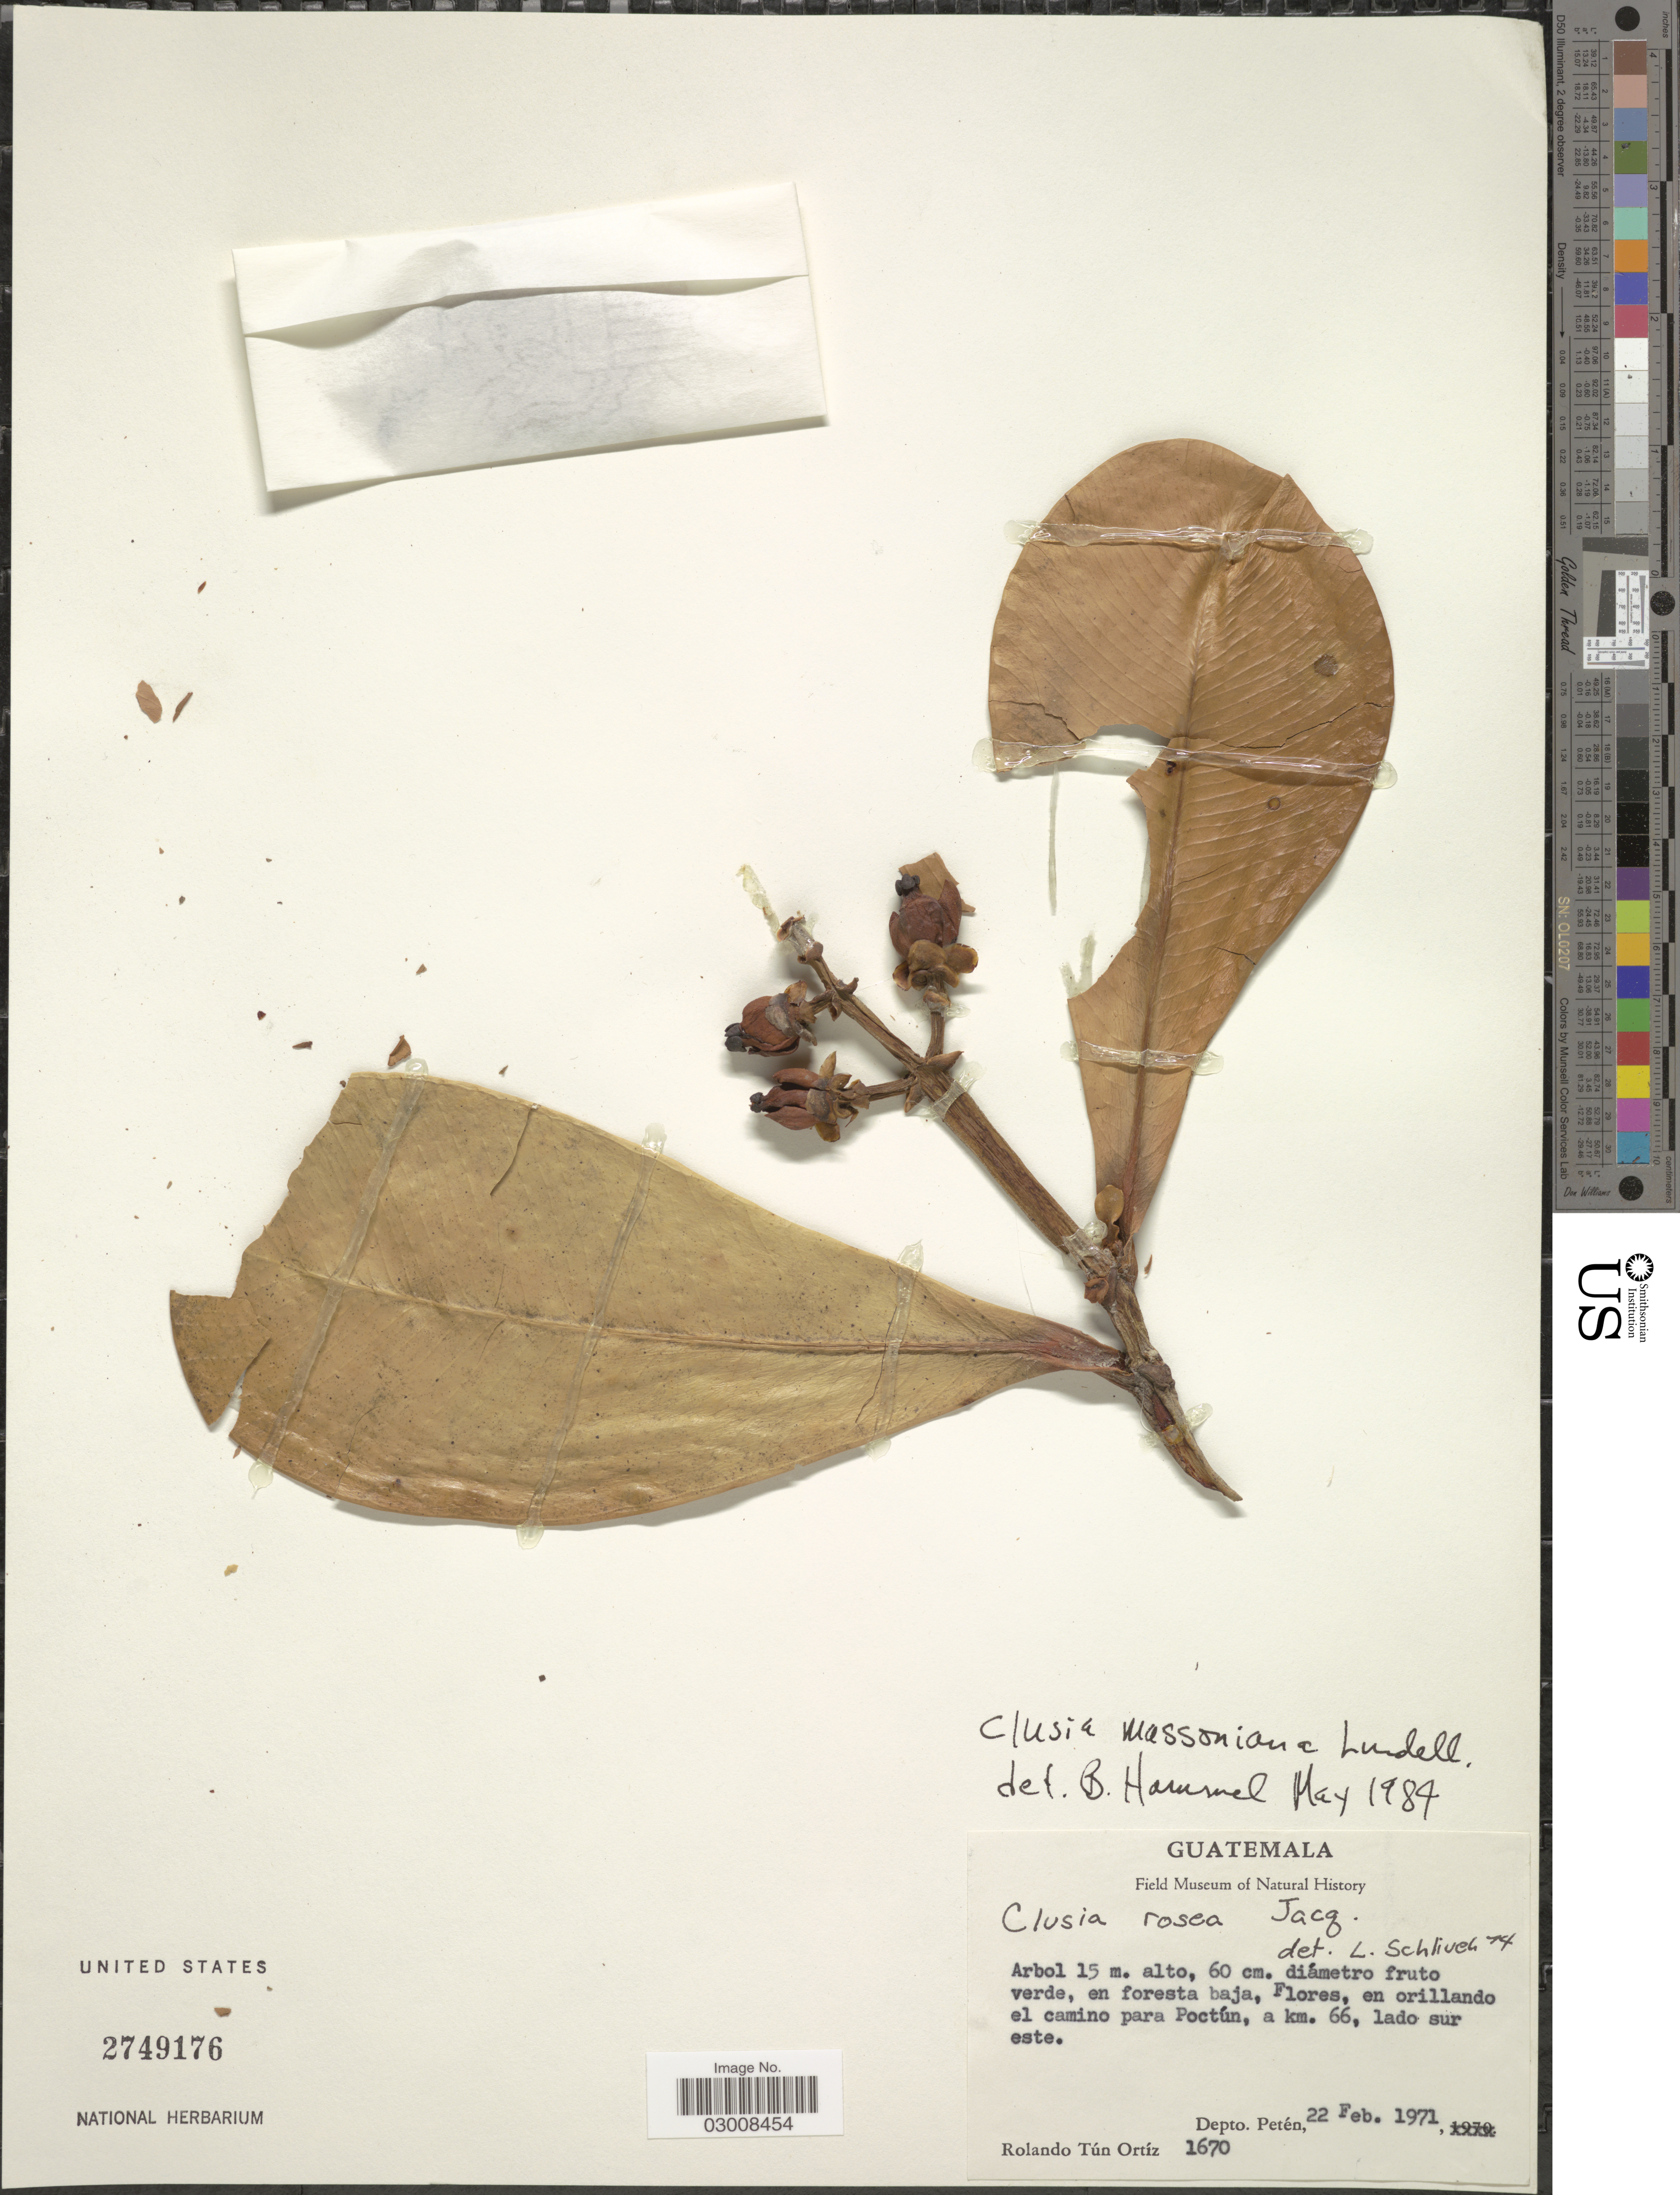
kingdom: Plantae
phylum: Tracheophyta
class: Magnoliopsida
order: Malpighiales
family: Clusiaceae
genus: Clusia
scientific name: Clusia massoniana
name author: Lundell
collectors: R. T. Ortíz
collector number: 1670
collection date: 1971-02-22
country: Guatemala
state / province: El Petén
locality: Flores, en orillando el camino para Poctún, a km. 66, lado sur este, Depto. Petén.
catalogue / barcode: US 2749176